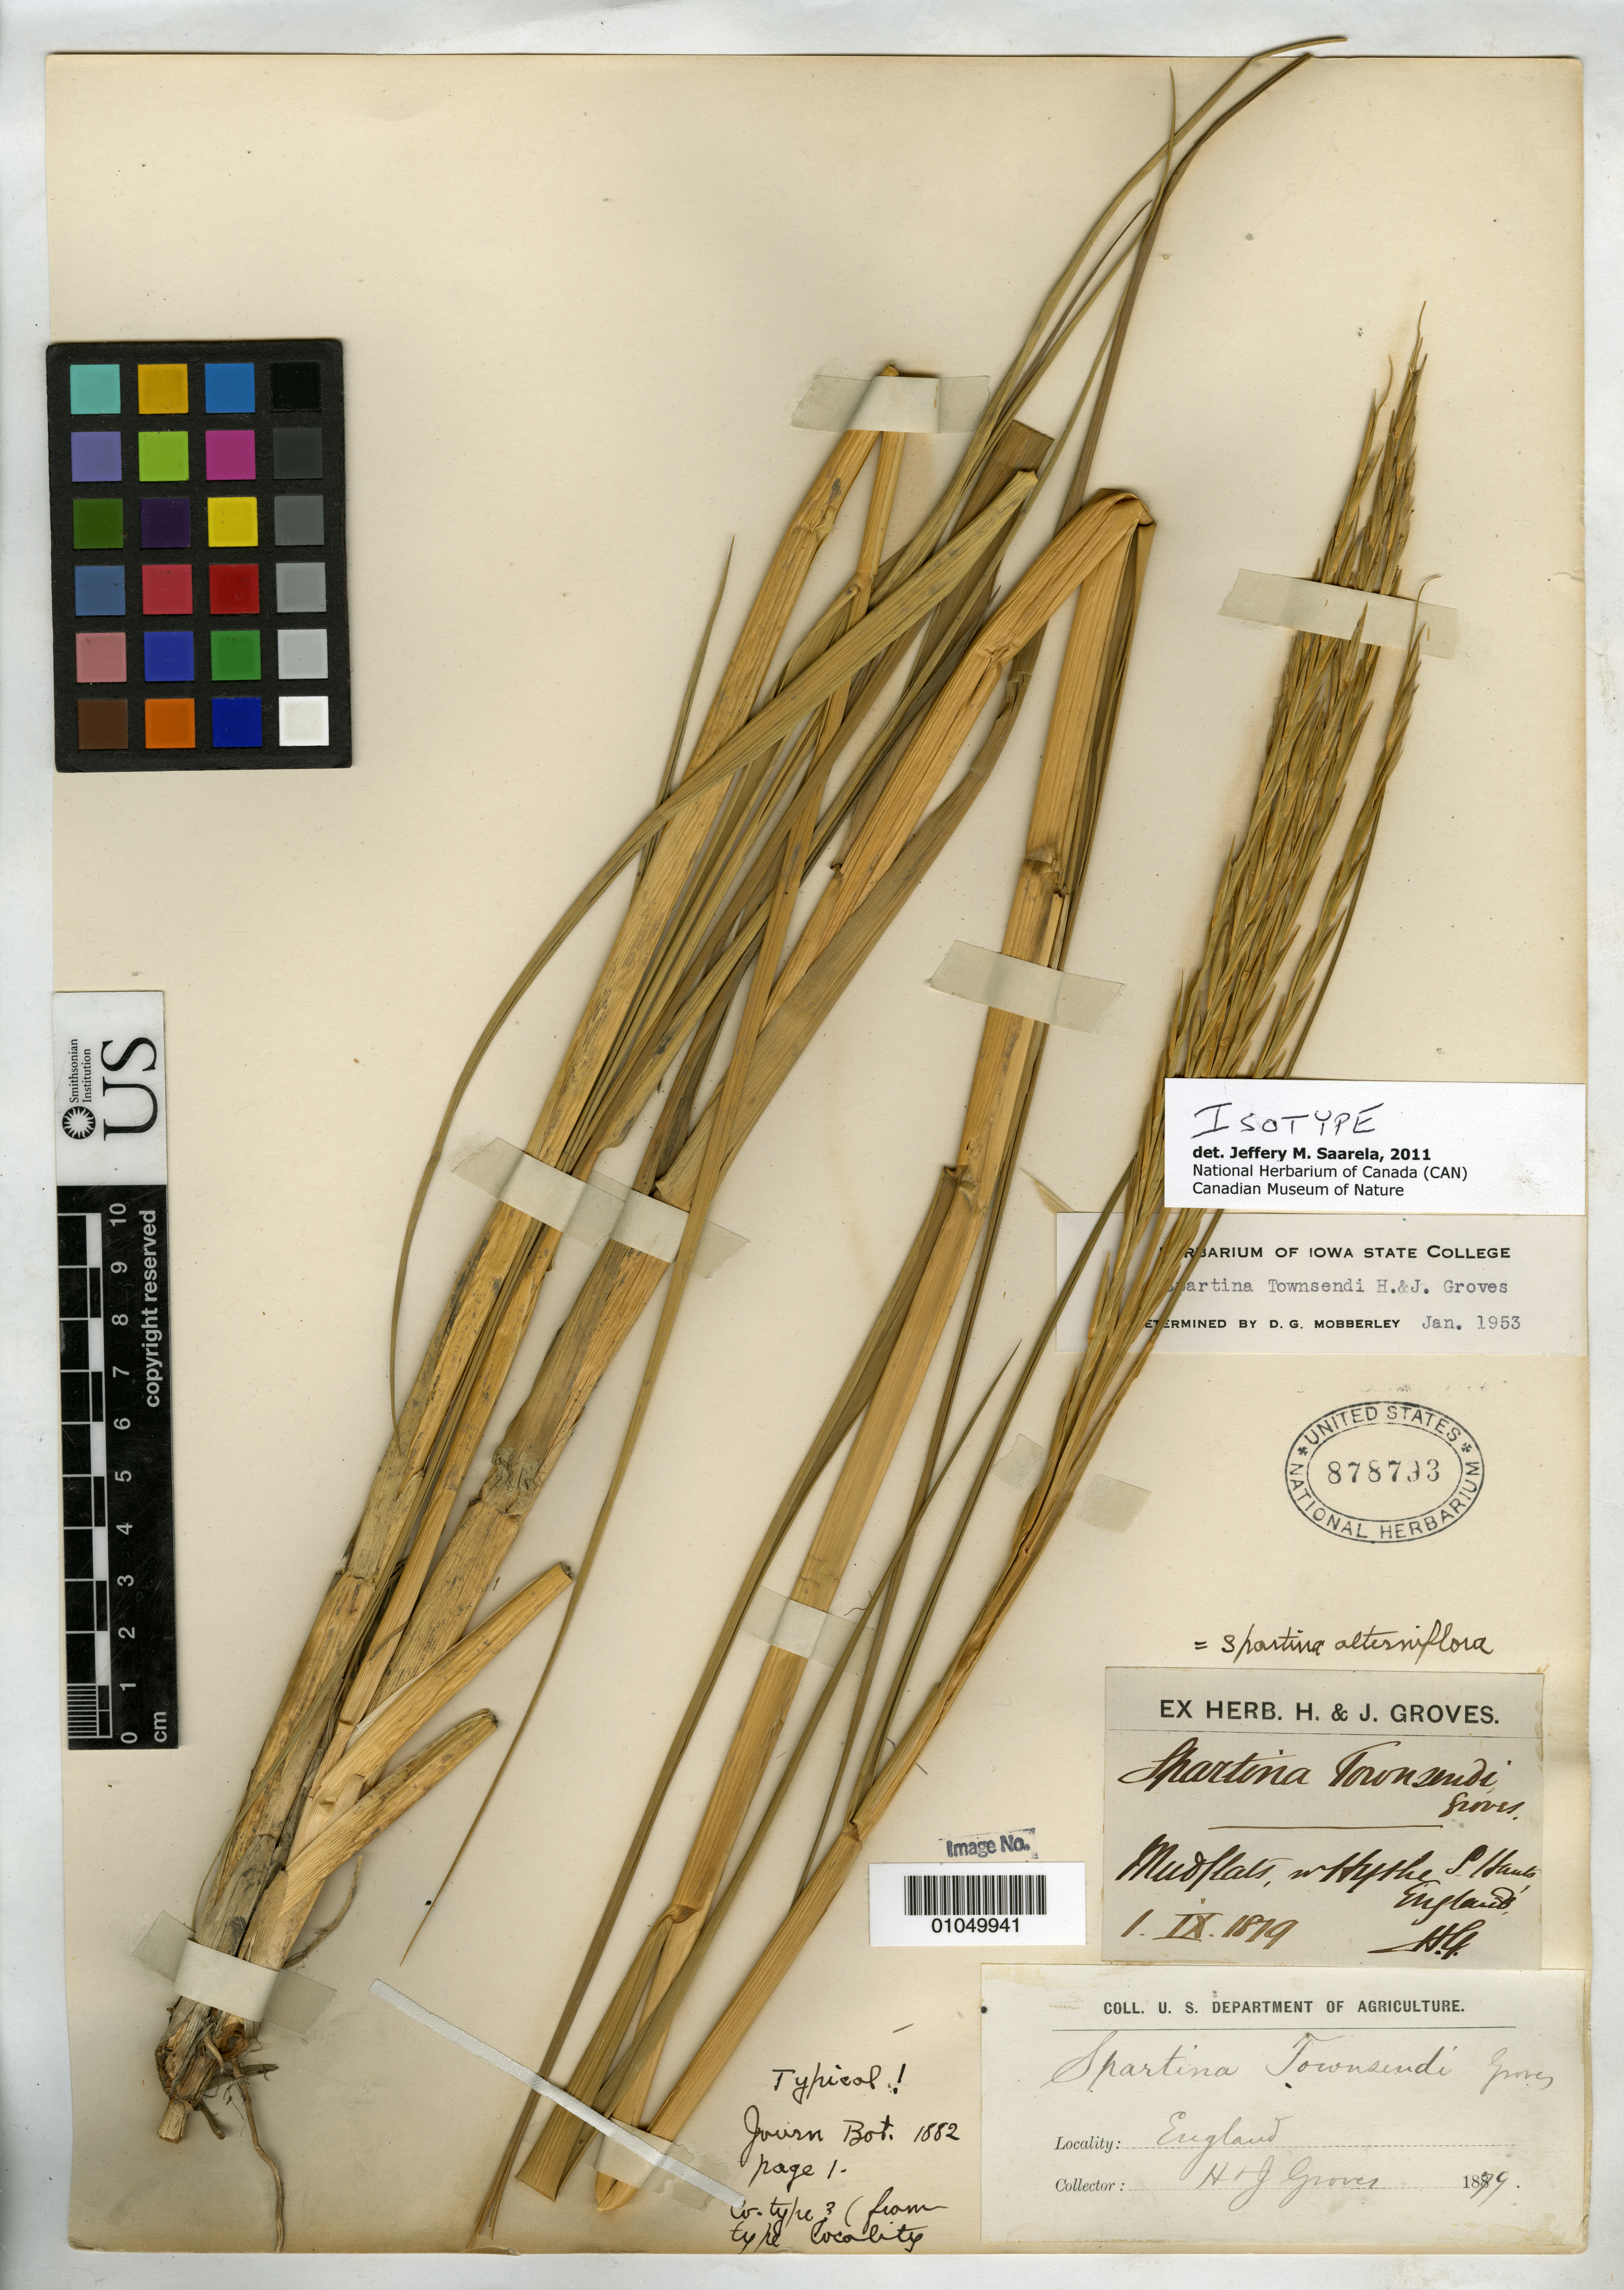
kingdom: Plantae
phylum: Tracheophyta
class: Liliopsida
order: Poales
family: Poaceae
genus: Spartina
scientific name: Spartina townsendii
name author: H. Groves & Groves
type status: Isotype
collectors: H. Groves & J. Groves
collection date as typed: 01 Sep 1879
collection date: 1879-09-01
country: United Kingdom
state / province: England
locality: Mud flats near Hythe, South Hants, England.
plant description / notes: Epithet published as "Townsendi".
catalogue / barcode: US 878793